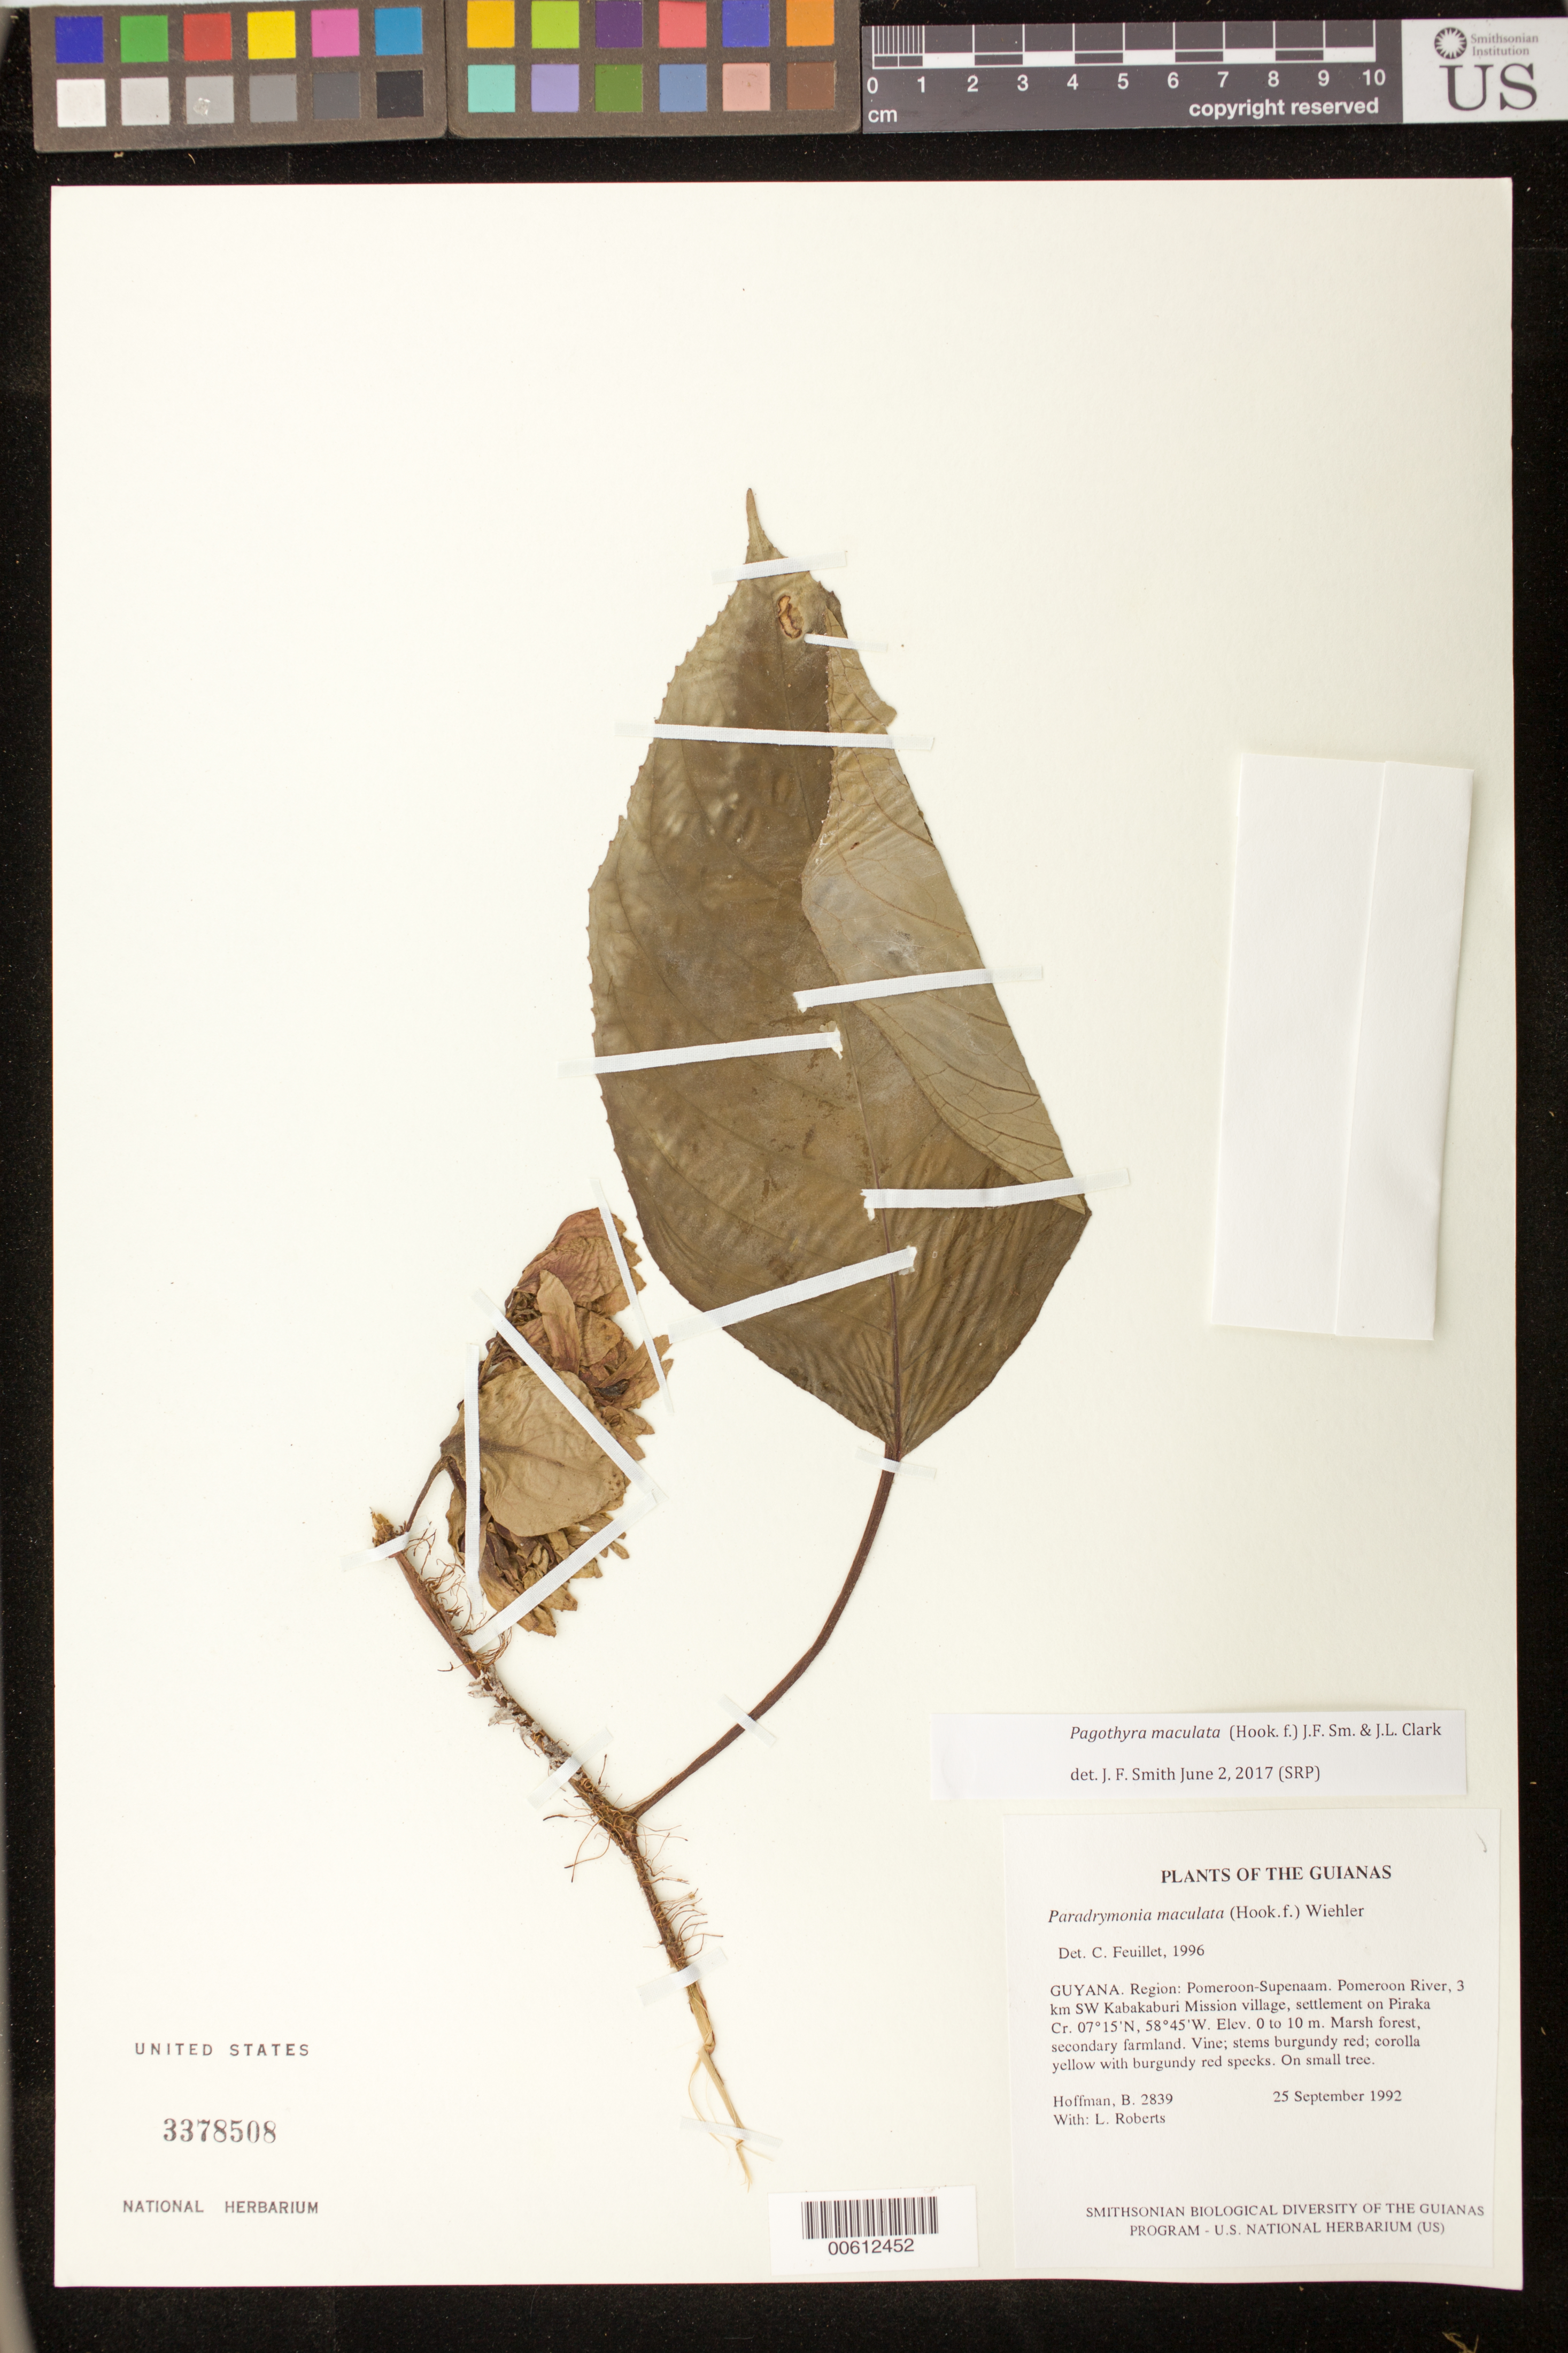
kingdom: Plantae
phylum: Tracheophyta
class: Magnoliopsida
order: Lamiales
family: Gesneriaceae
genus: Pagothyra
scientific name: Pagothyra maculata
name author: (Hook. f.) J.F. Sm. & J.L. Clark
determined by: Smith, J. F.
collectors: B. Hoffman & L. Roberts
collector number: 2839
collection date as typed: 25 Sep 1992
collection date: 1992-09-25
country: Guyana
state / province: Pomeroon-Supenaam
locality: Pomeroon River, 3 km SW Kabakaburi Mission village, settlement on Piraka Cr.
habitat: Marsh forest, secondary farmland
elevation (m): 0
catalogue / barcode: US 3378508